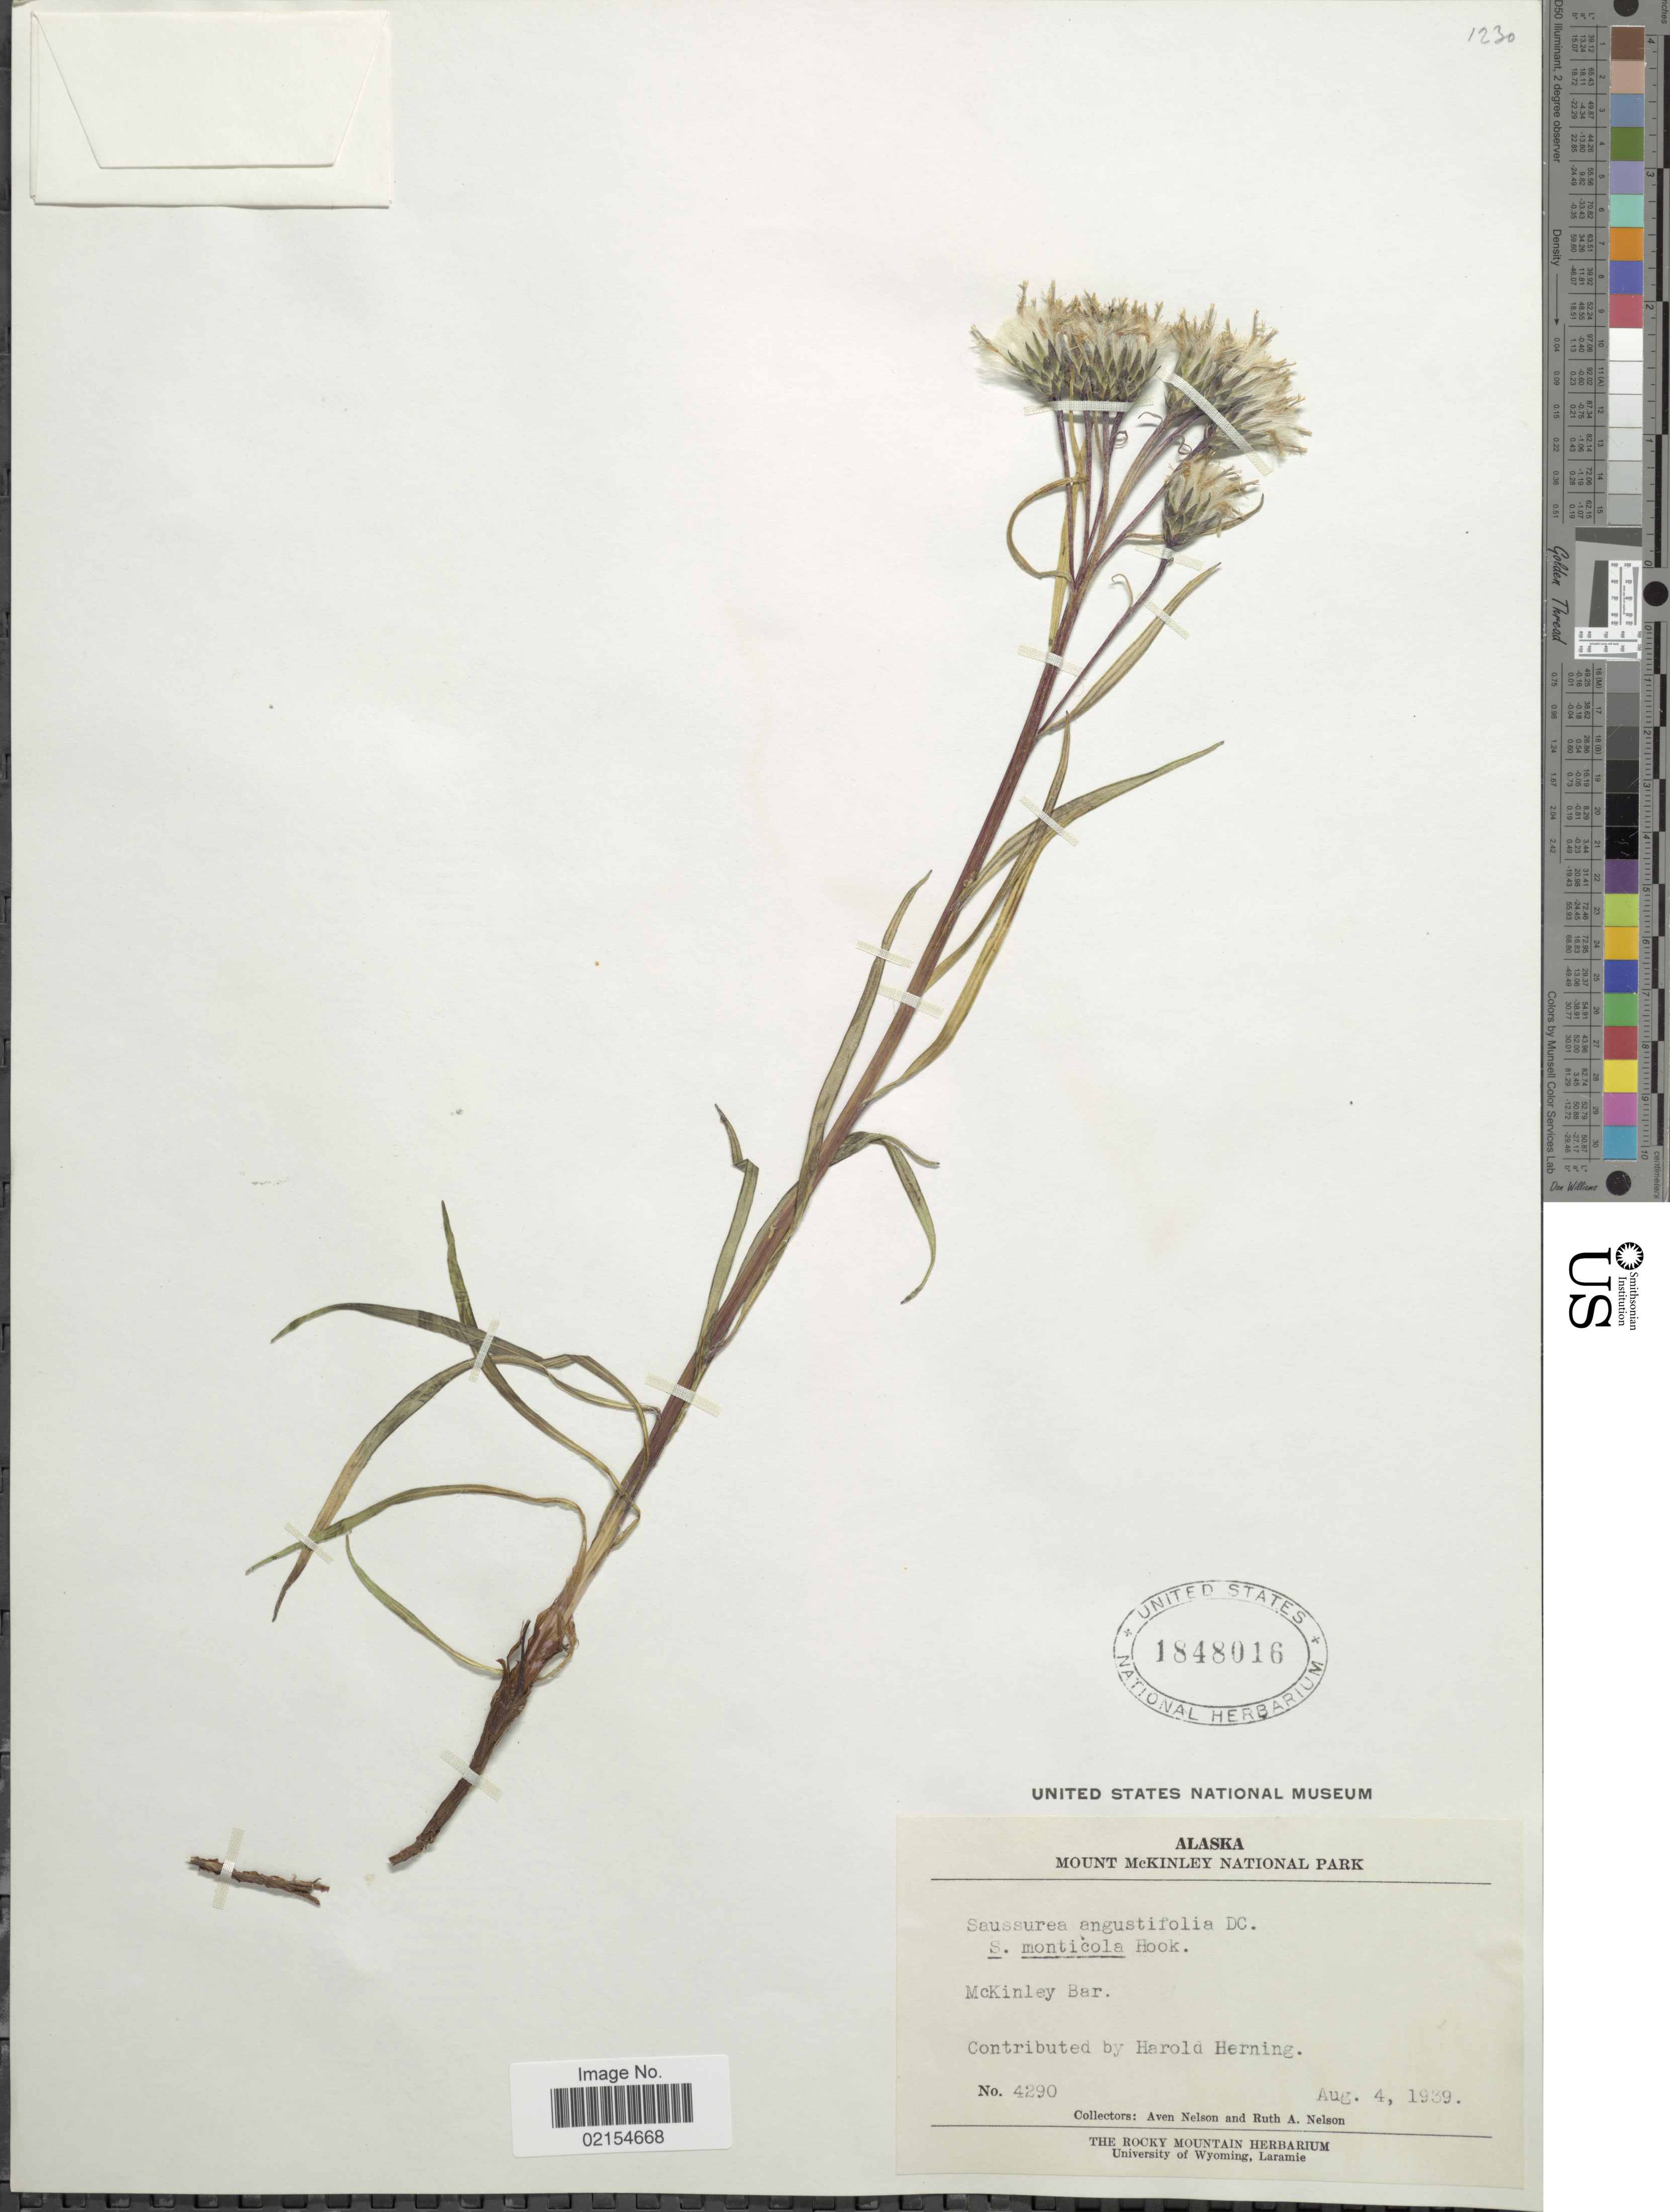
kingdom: Plantae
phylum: Tracheophyta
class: Magnoliopsida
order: Asterales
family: Asteraceae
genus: Saussurea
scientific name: Saussurea angustifolia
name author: (L.) DC.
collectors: A. Nelson & R. A. Nelson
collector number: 4290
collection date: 1939-08-04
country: United States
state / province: Alaska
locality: Mount McKinley National Park, Mckinley Bar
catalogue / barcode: US 1848016